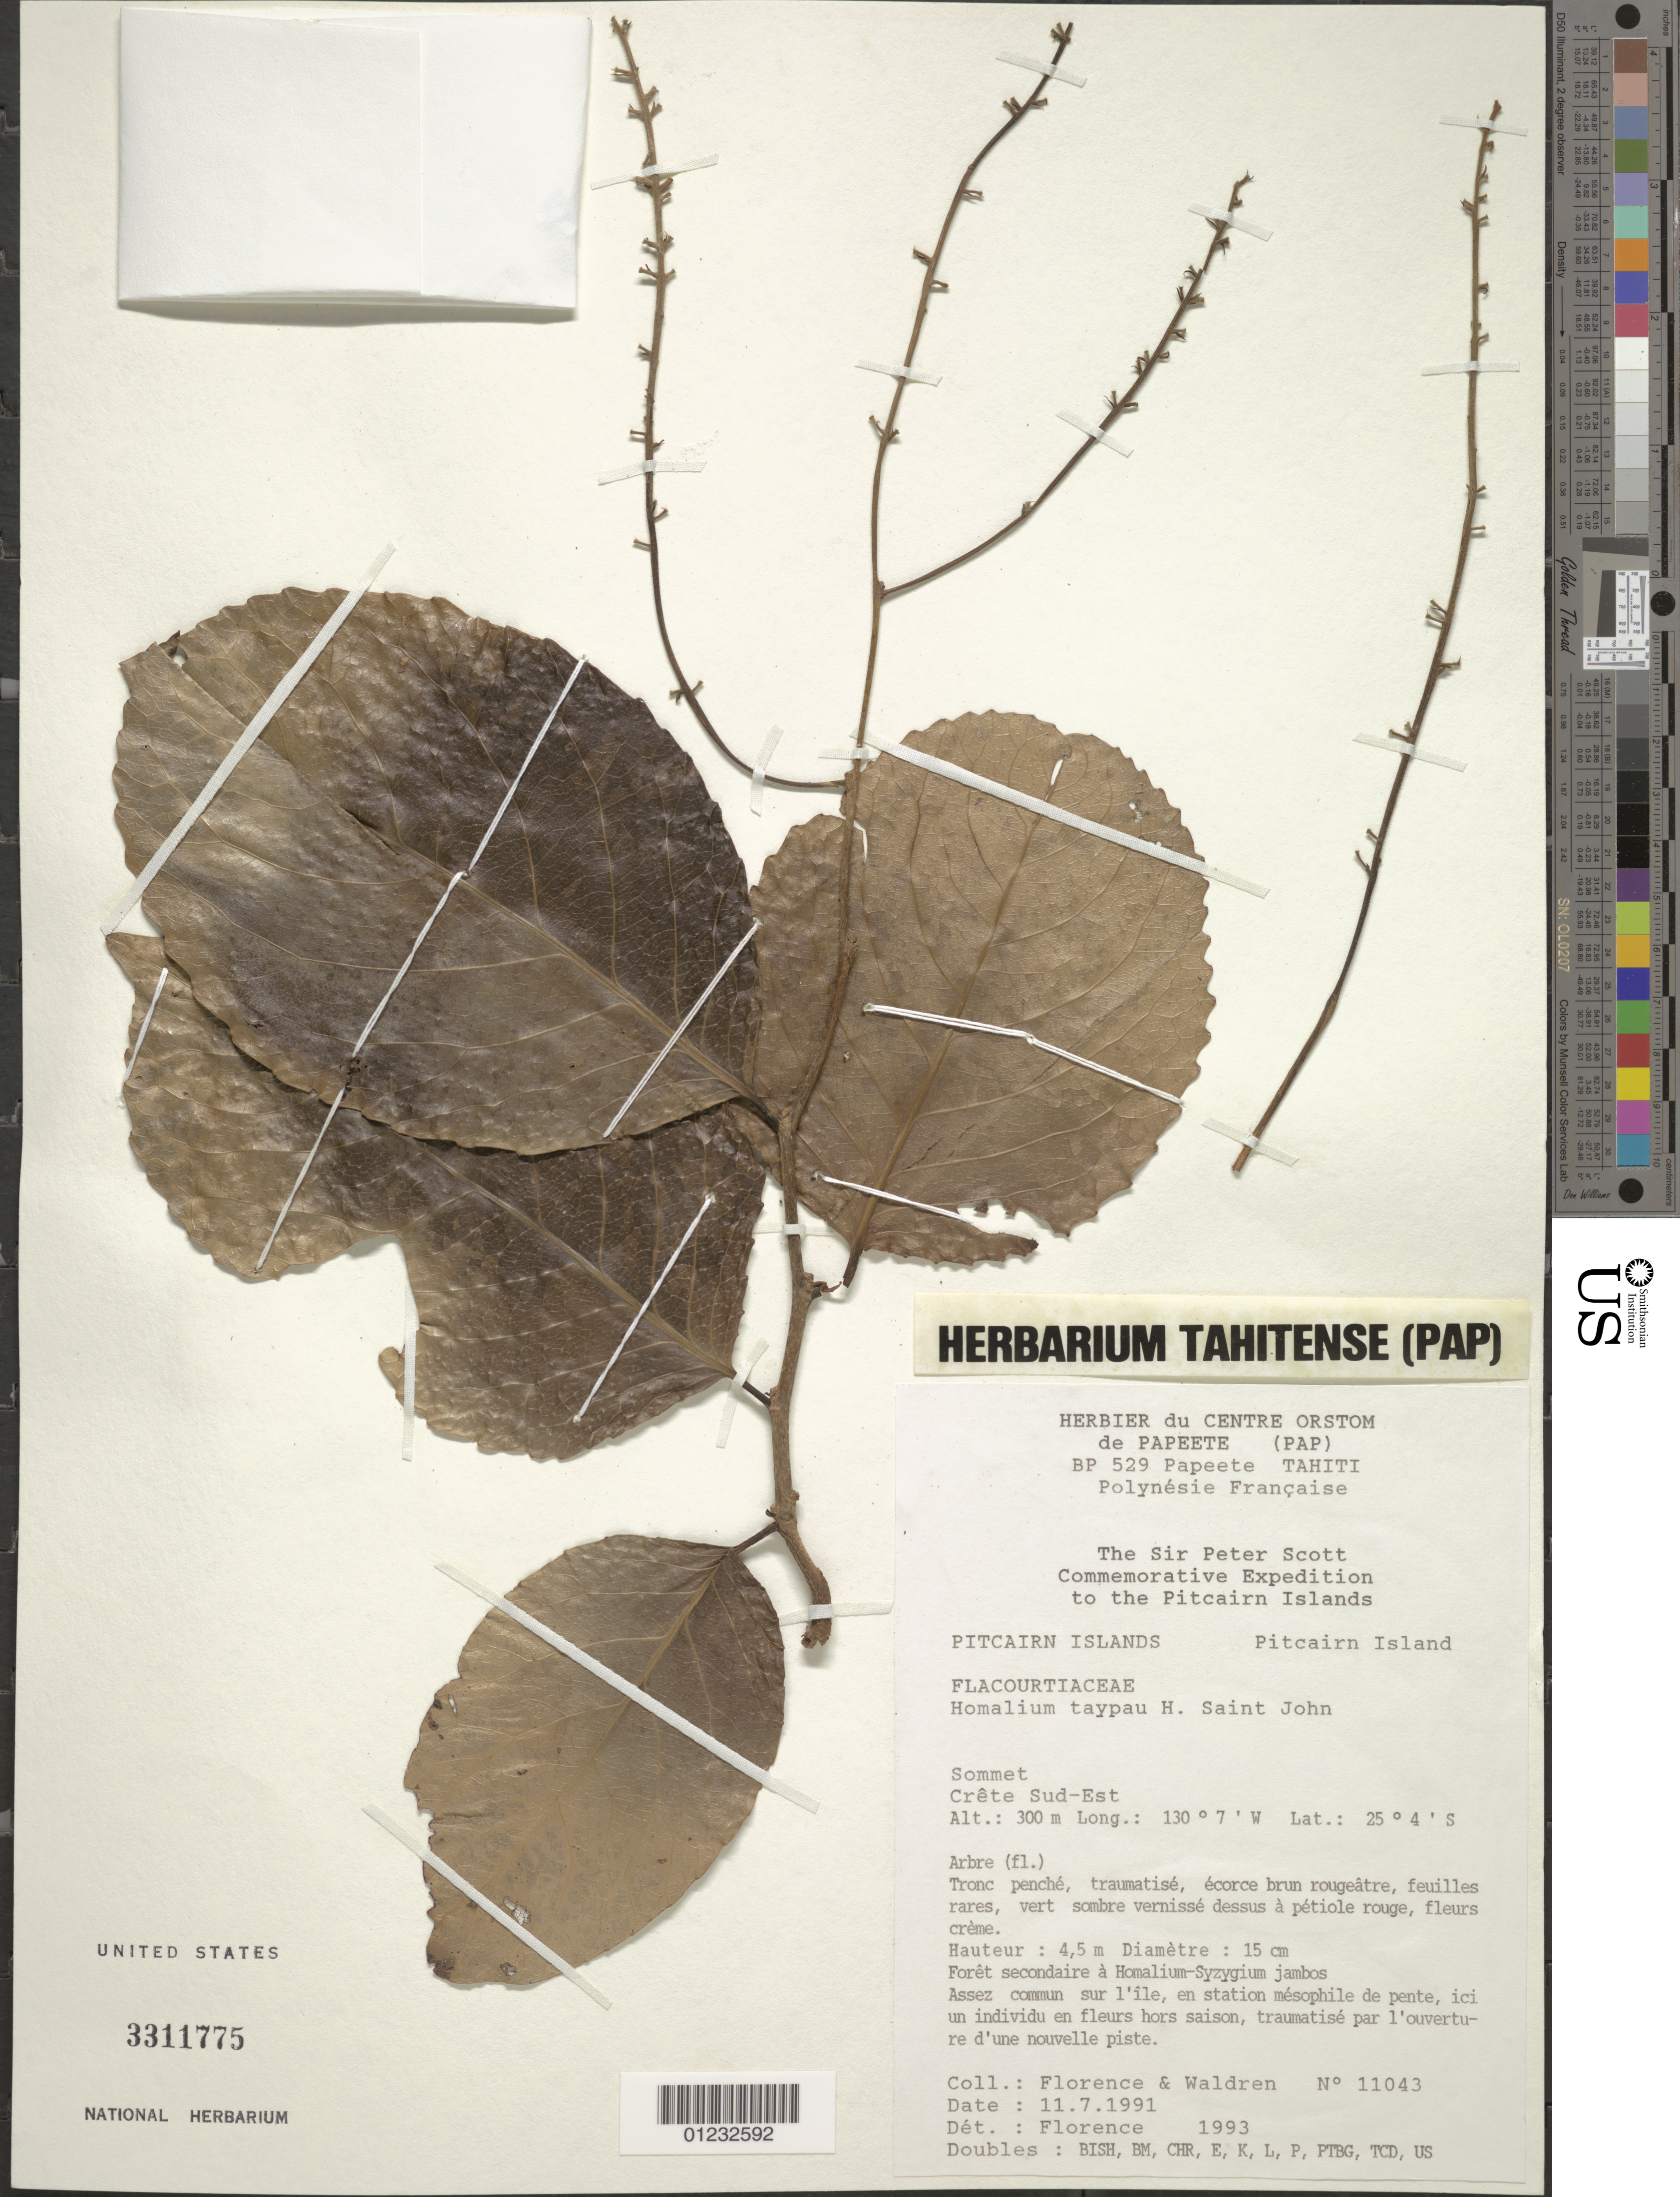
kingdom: Plantae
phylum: Tracheophyta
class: Magnoliopsida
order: Malpighiales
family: Salicaceae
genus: Homalium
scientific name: Homalium taypau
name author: H. St. John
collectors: J. Florence & Waldren, --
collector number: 11043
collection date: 1991-07-11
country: Pitcairn Islands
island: Pitcairn Island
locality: Sommet, Crète Sud-Est.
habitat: en station mesophile.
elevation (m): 300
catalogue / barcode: US 3311775